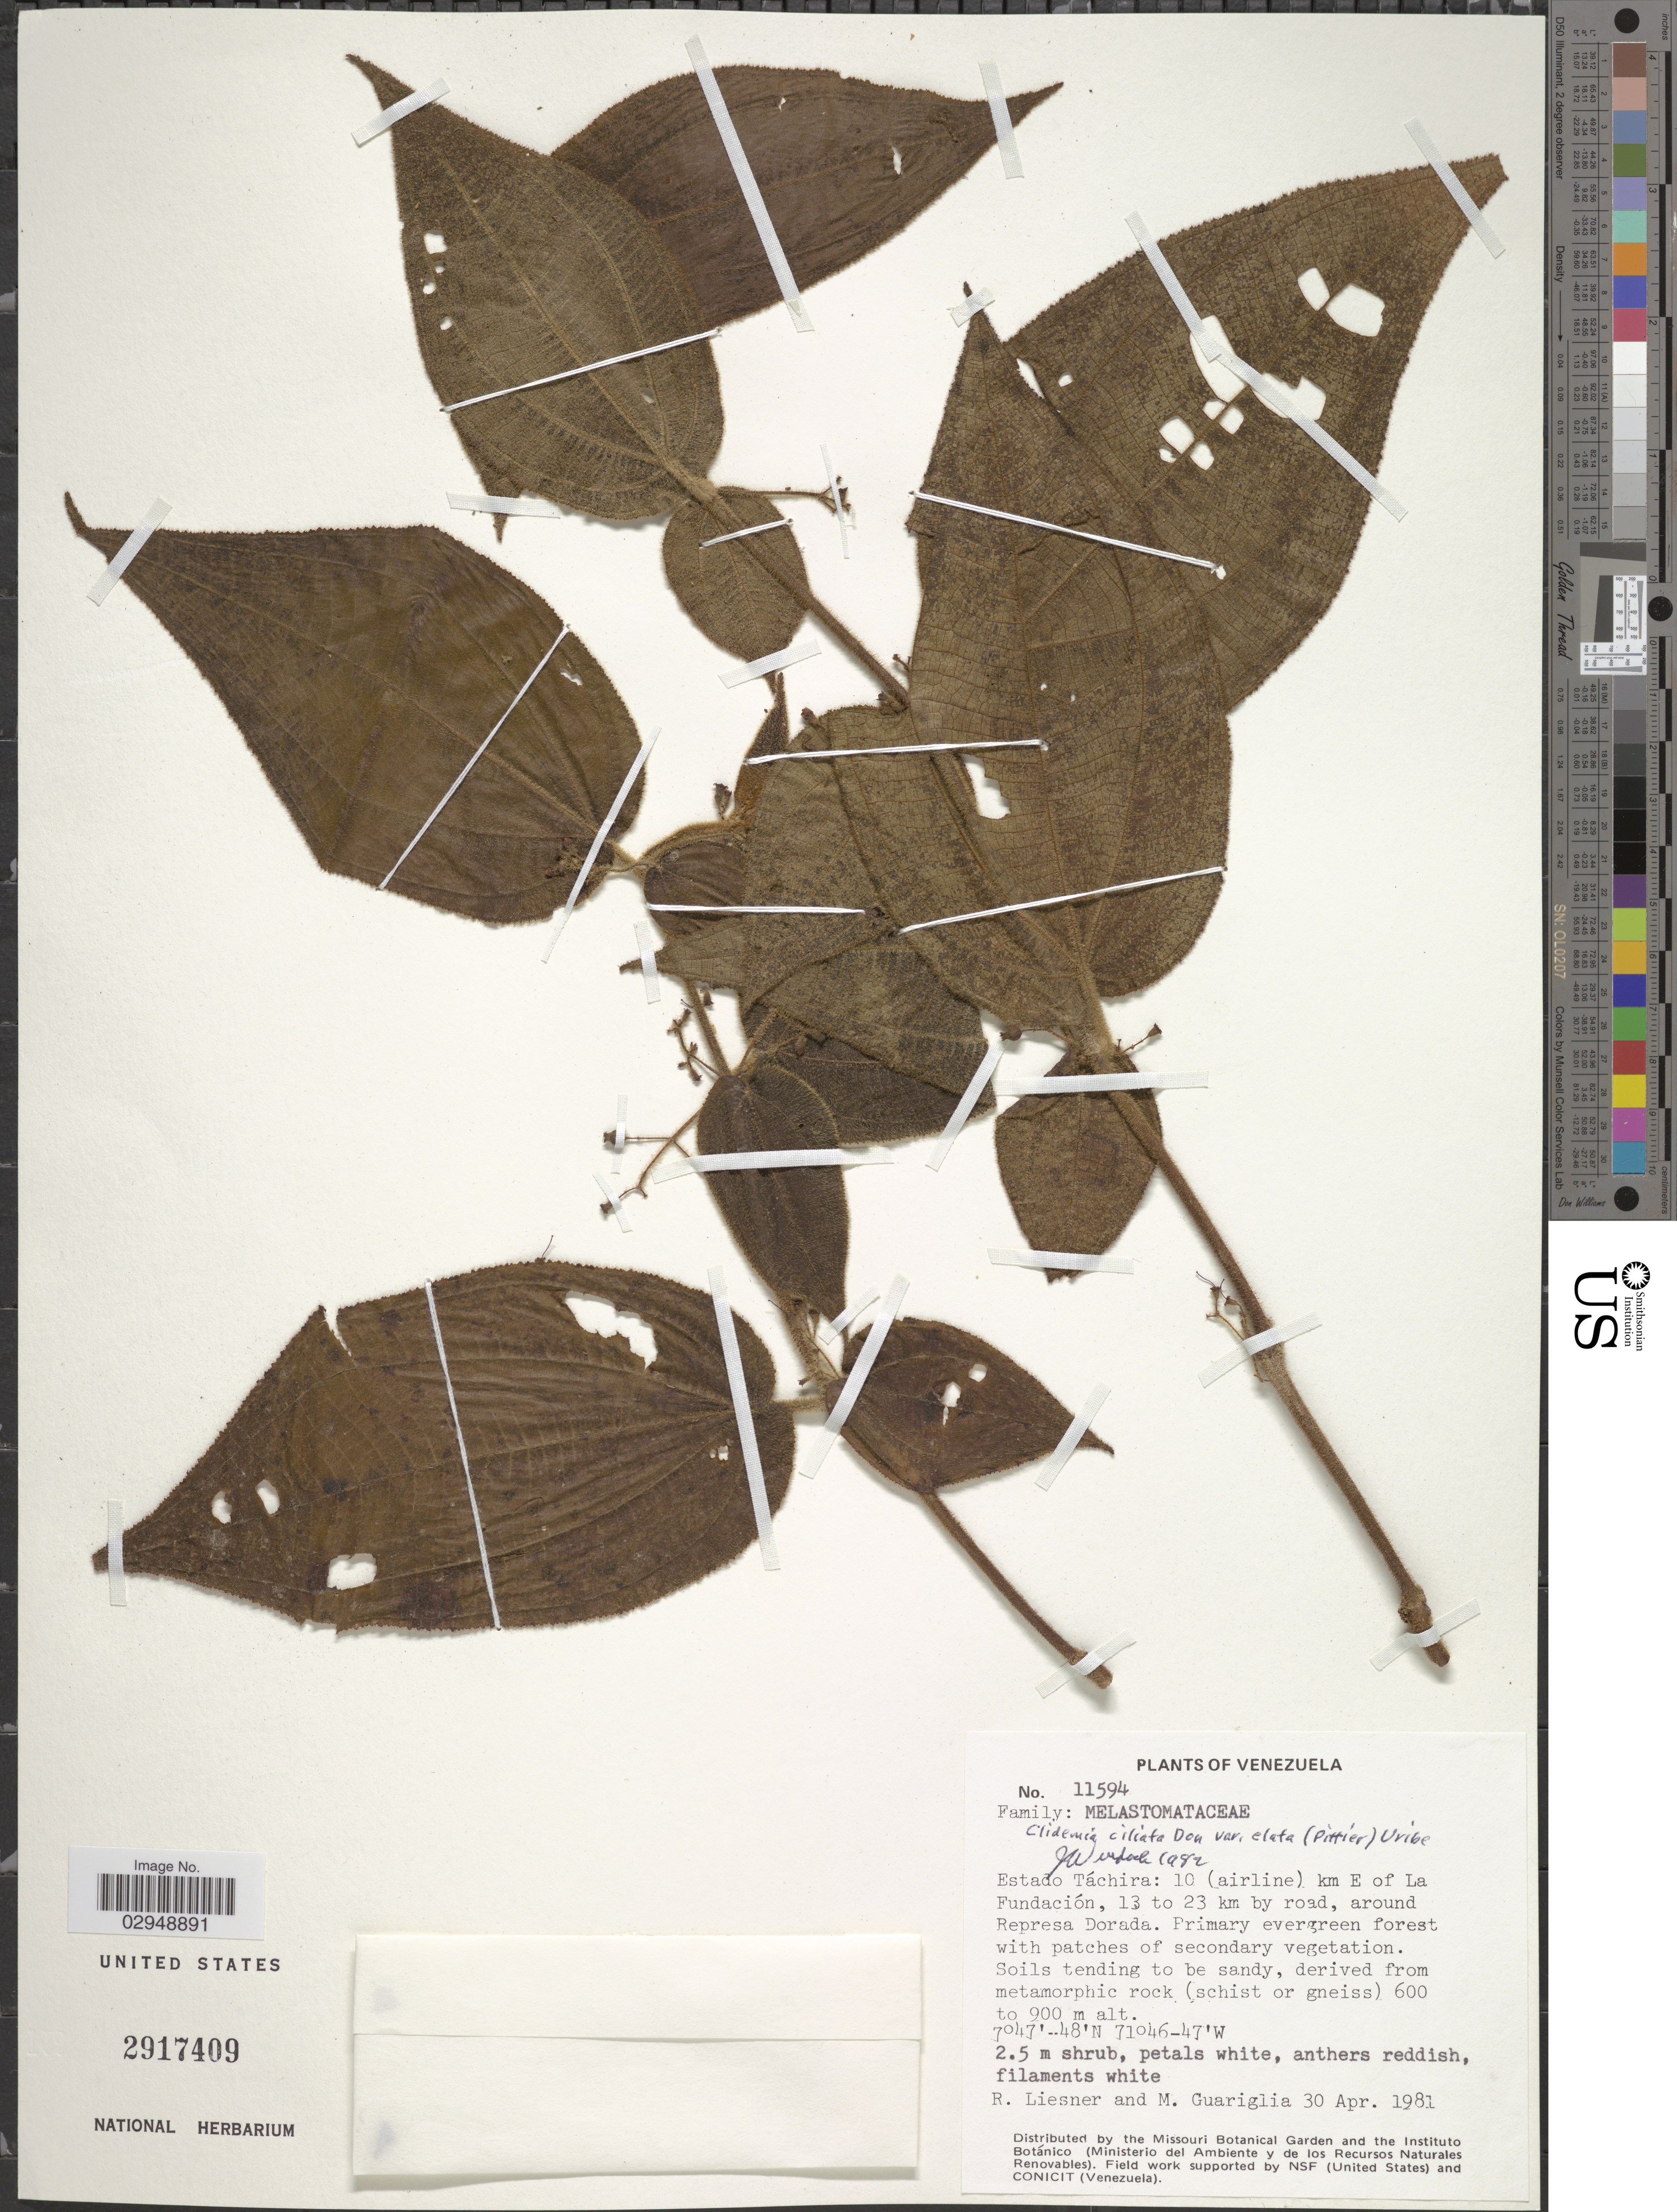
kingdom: Plantae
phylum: Tracheophyta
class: Magnoliopsida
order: Myrtales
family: Melastomataceae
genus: Clidemia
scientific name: Clidemia ciliata var. elata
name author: D. Don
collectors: R. L. Liesner & M. Guariglia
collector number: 11594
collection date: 1981-04-30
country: Venezuela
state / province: Tachira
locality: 10 (airline) km E of La Fundación, 13 to 23 km by road, around Represa Dorada.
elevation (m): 600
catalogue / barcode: US 2917409